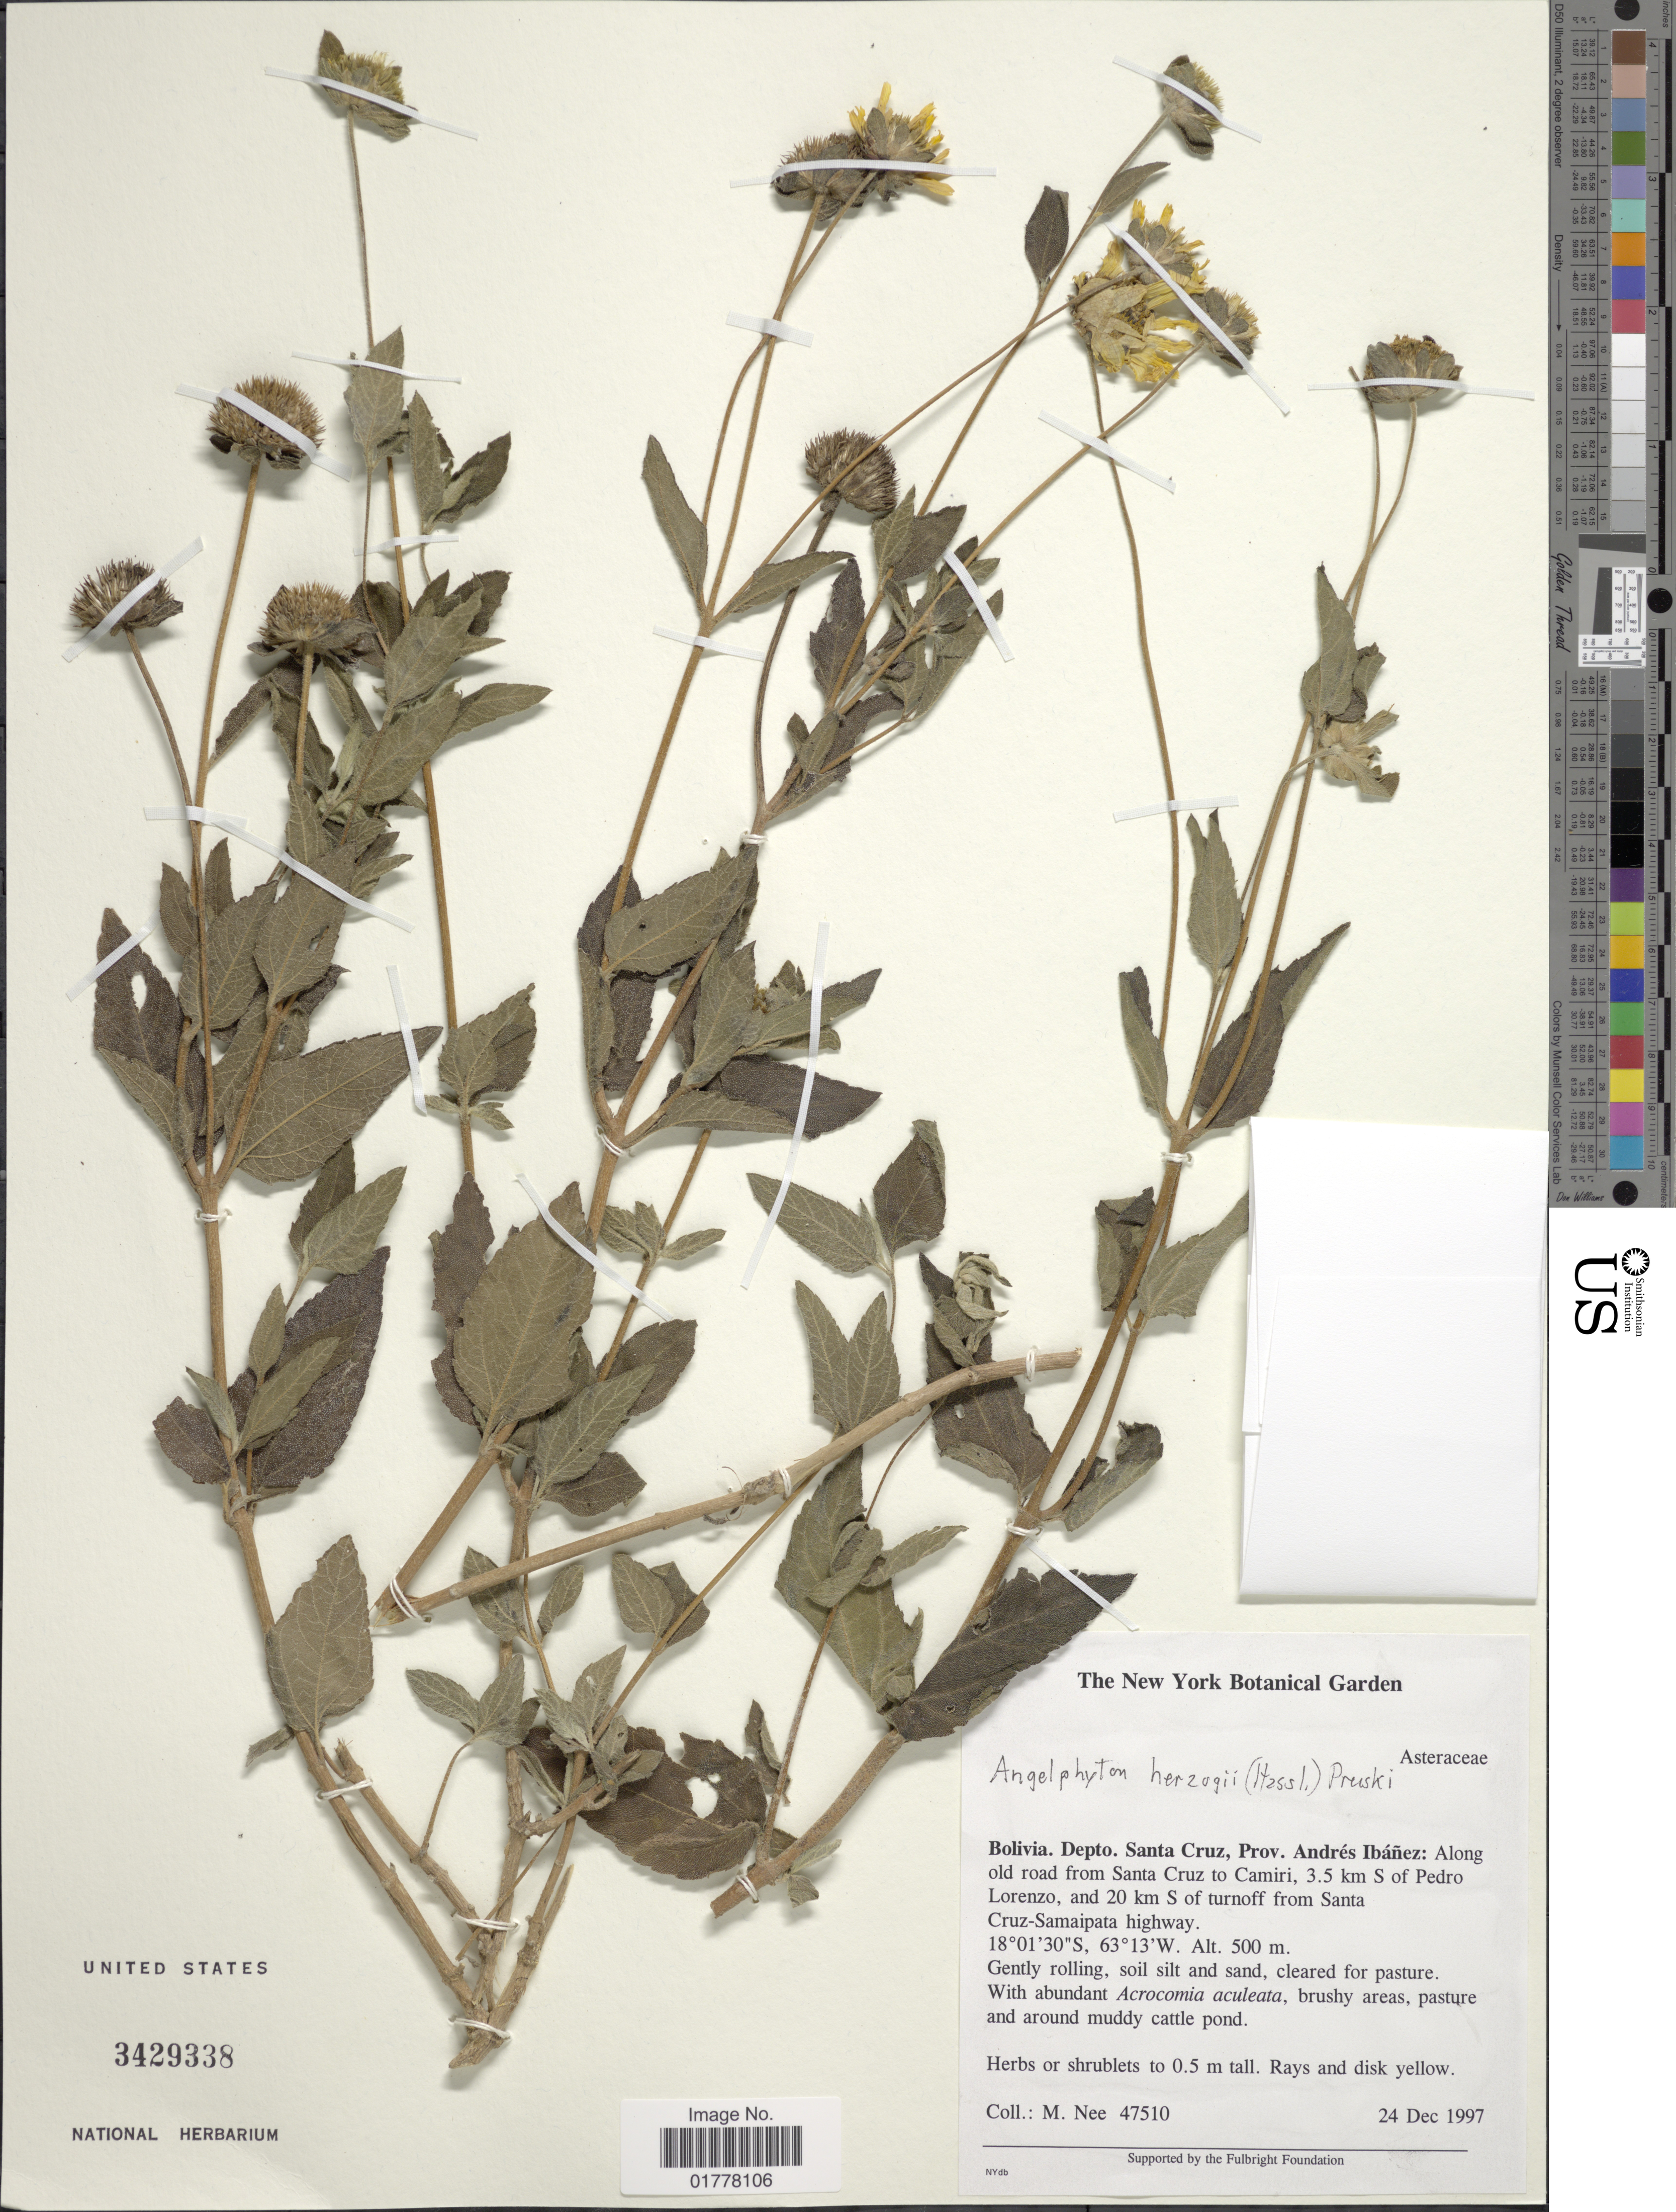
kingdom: Plantae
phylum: Tracheophyta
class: Magnoliopsida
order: Asterales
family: Asteraceae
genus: Angelphytum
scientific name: Angelphytum hertzogii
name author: (Hassl.) Pruski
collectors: M. Nee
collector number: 47510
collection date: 1997-12-24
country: Bolivia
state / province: Santa Cruz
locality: Bolivia. Depto. Santa Cruz, Prov. Andrés Ibáñez: Along old road from Santa Cruz to Camiri, 3.5 km S of Pedro Lorenzo, and 20 km S of turnoff fromSanta Cruz-Samaipata highway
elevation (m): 500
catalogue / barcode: US 3429338